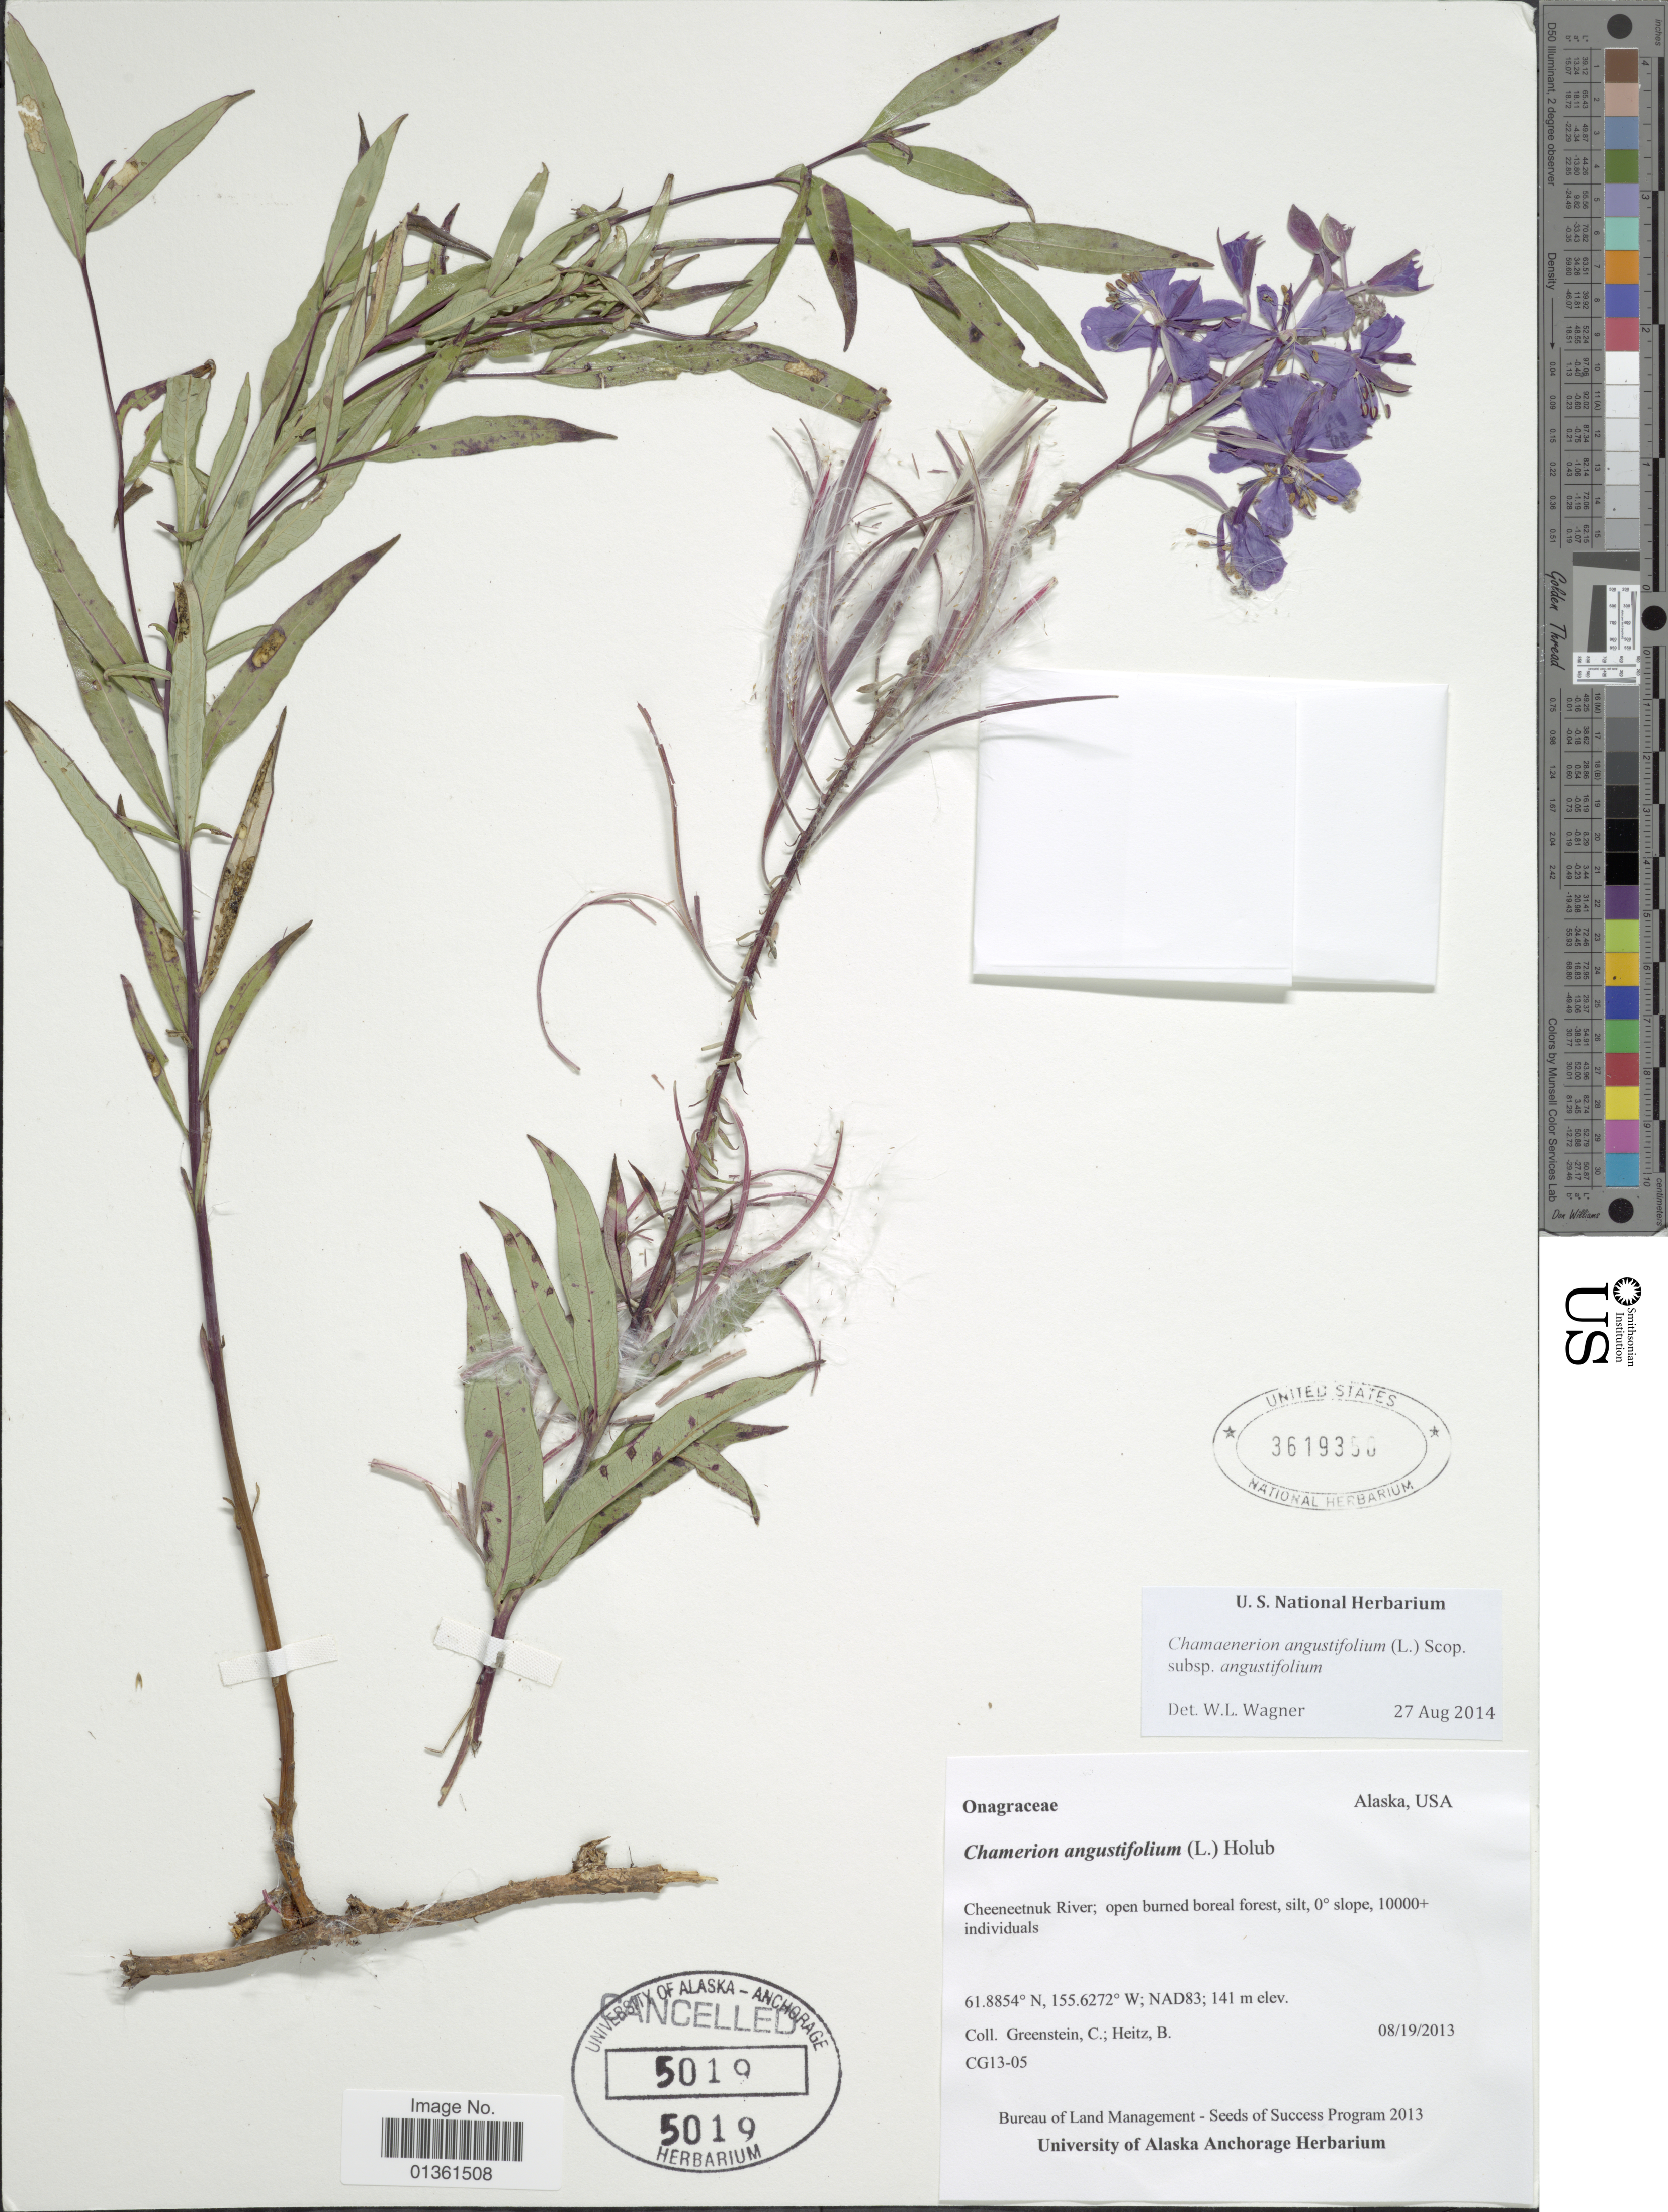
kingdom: Plantae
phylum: Tracheophyta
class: Magnoliopsida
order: Myrtales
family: Onagraceae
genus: Chamaenerion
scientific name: Chamaenerion angustifolium subsp. angustifolium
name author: (L.) Scop.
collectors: C. Greenstein & B. Heitz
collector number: CG13-05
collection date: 2013-08-19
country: United States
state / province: Alaska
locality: Cheeneetnuk River.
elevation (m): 141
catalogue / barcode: US 3619356